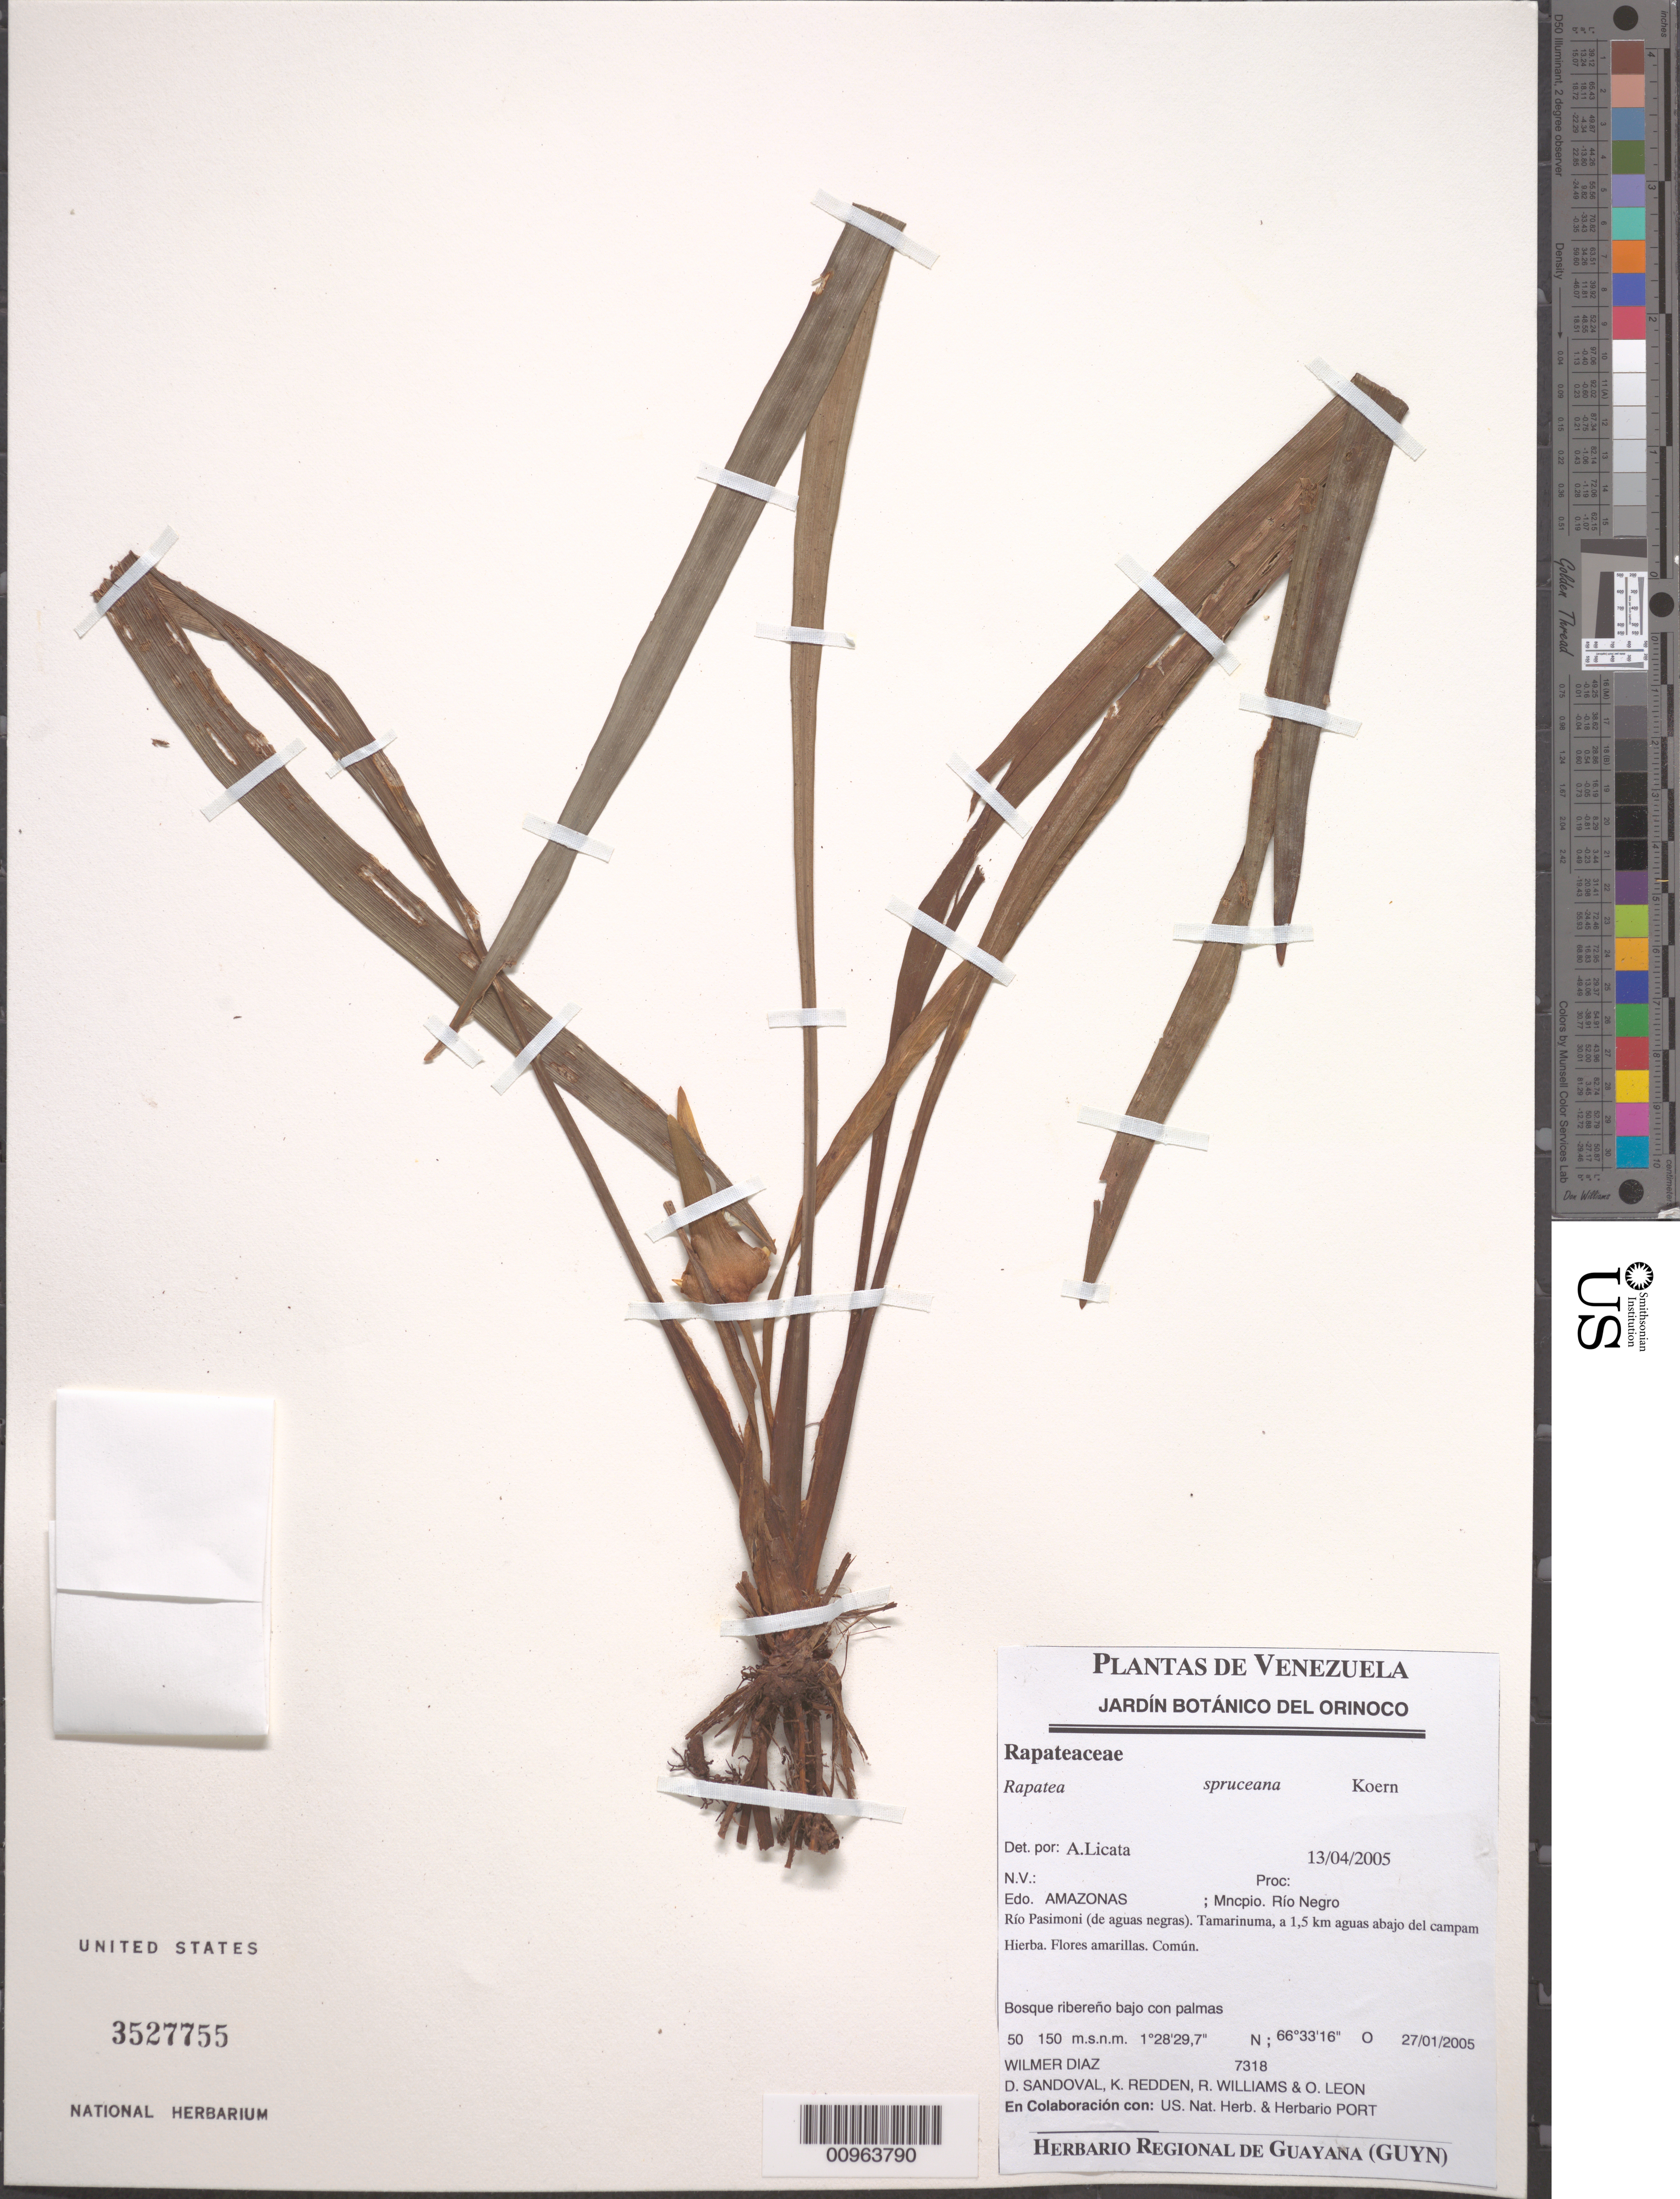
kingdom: Plantae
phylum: Tracheophyta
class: Liliopsida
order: Poales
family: Rapateaceae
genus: Rapatea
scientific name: Rapatea spruceana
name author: Körn.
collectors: W. Díaz P., D. Sandoval, K. M. Redden, R. Williams & O. León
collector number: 7318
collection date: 2005-01-27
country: Venezuela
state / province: Amazonas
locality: Mncpio. Río Negro. Río Pasimoni (de aguas negras). Tamarinuma, a 1,5 km aguas abajo del campam Hierba.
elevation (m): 50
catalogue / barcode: US 3527755